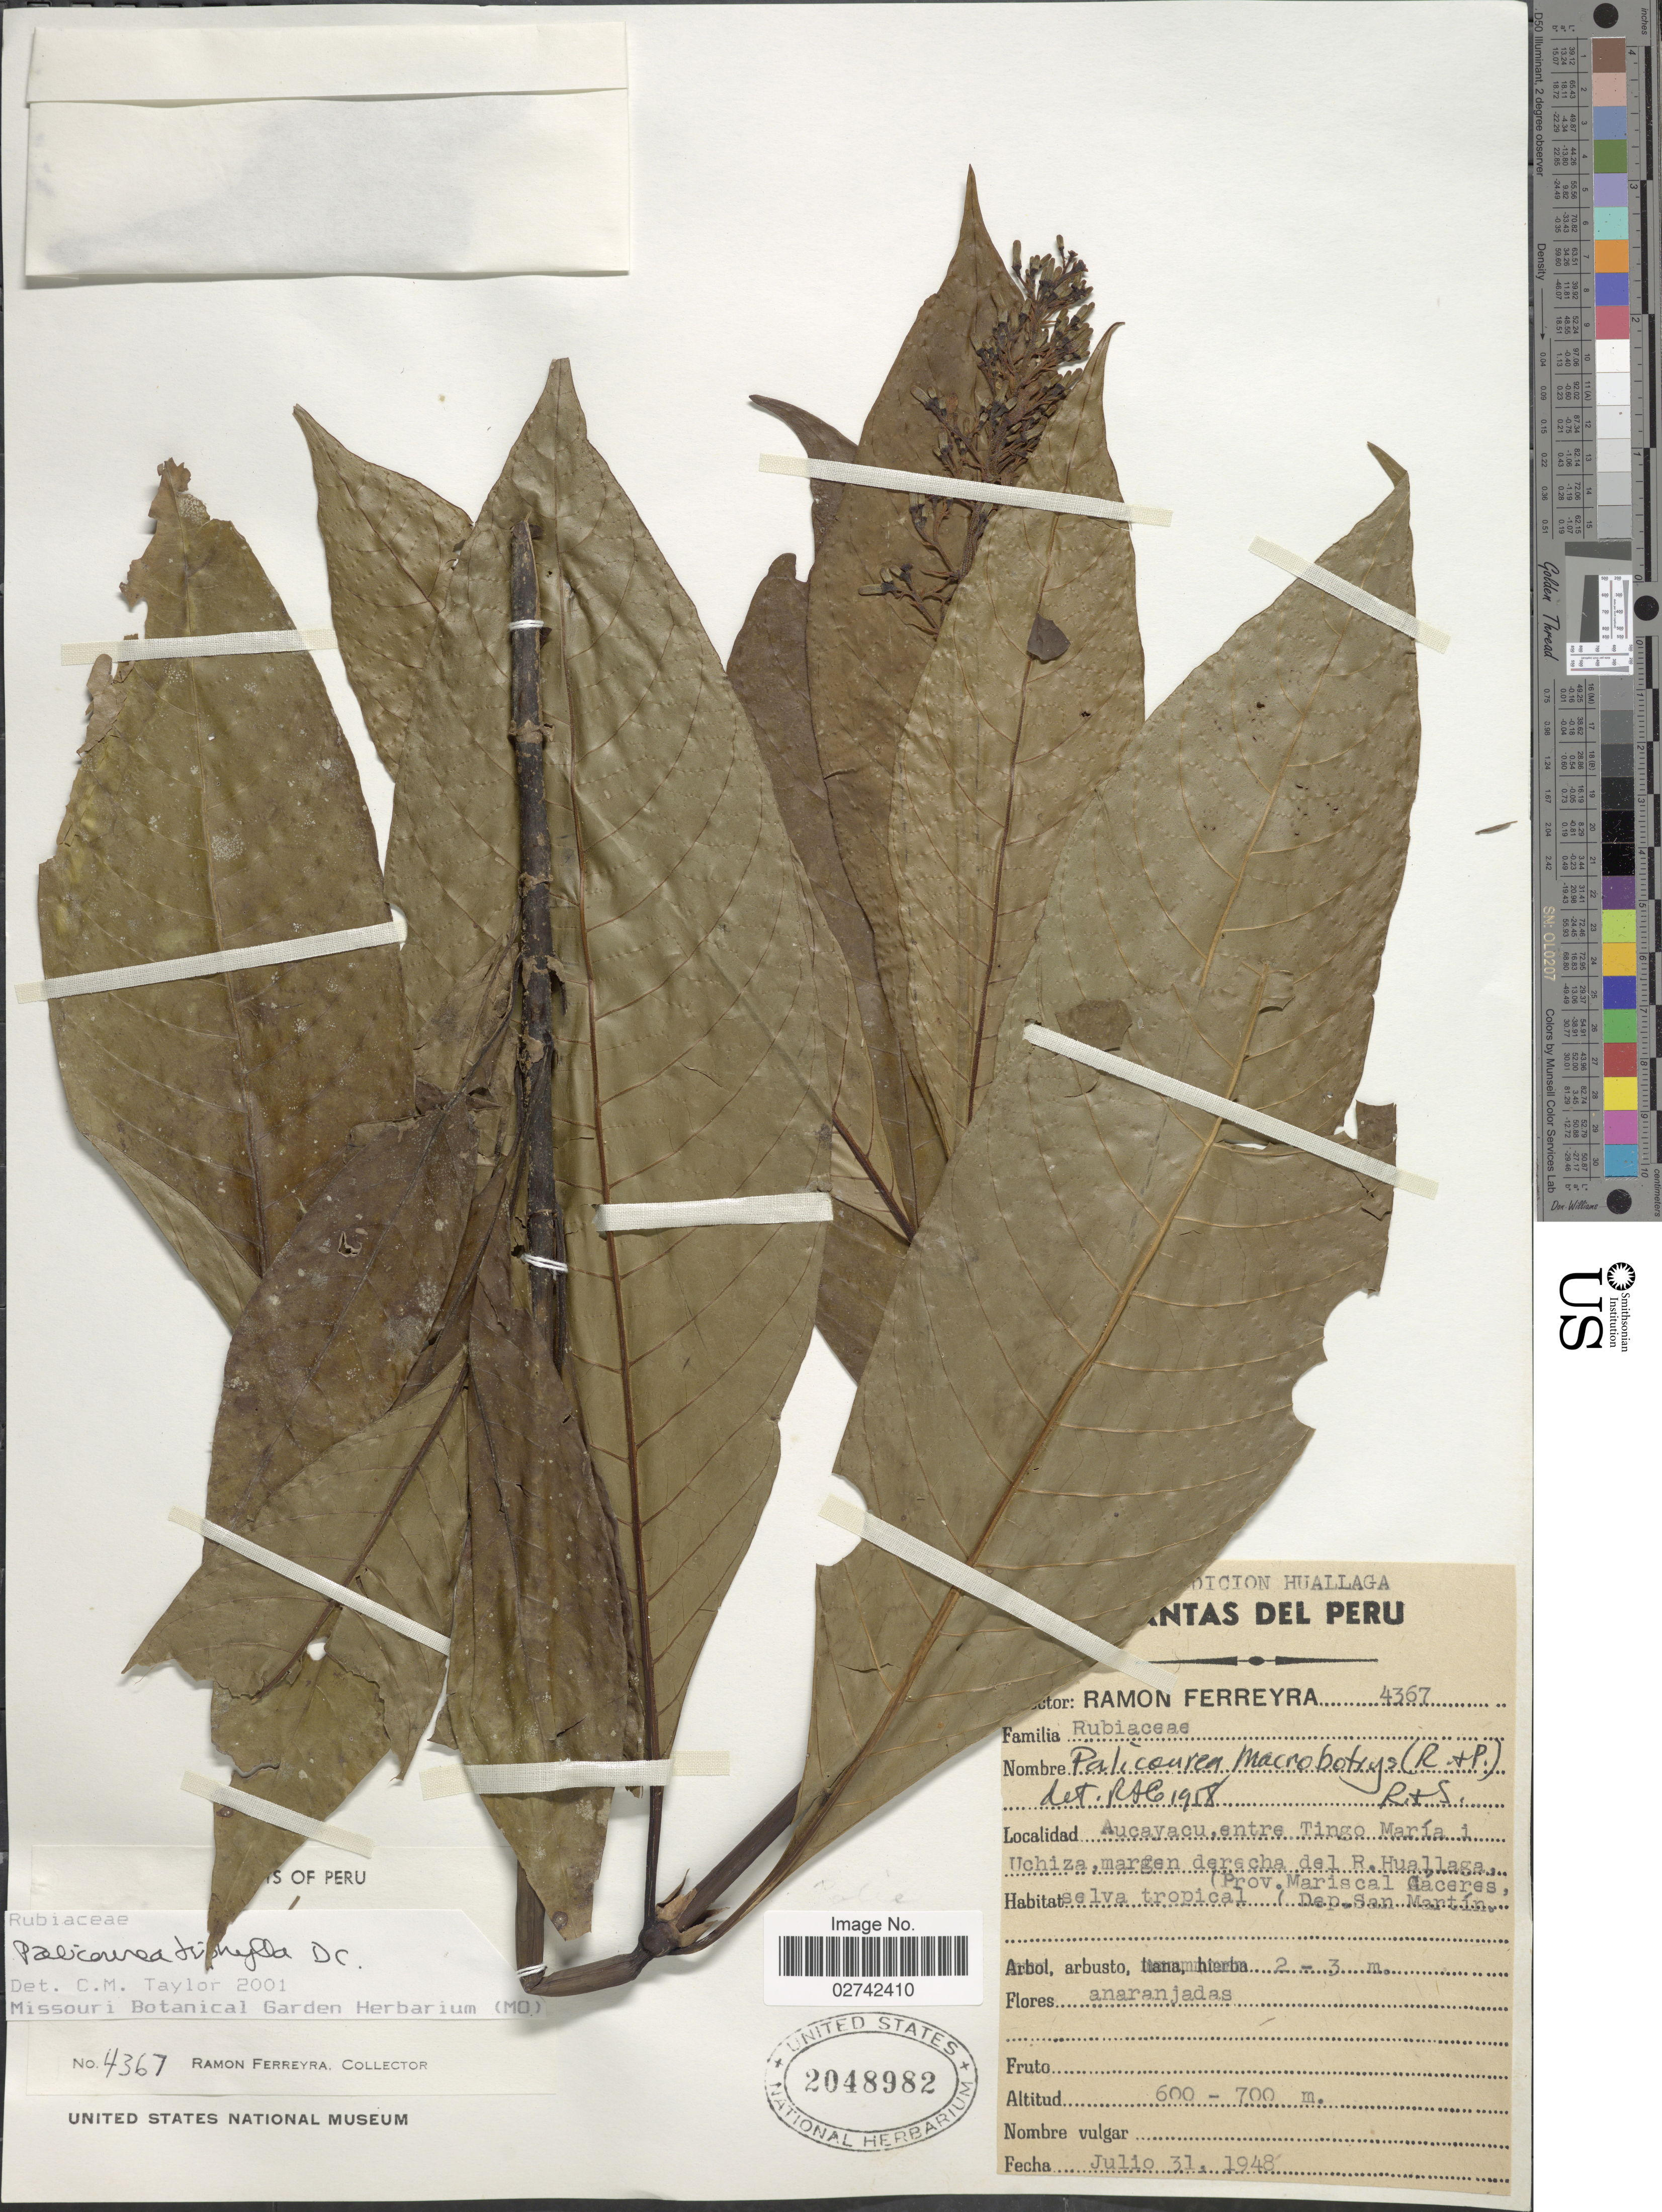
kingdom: Plantae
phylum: Tracheophyta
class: Magnoliopsida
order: Gentianales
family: Rubiaceae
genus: Palicourea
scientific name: Palicourea triphylla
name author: DC.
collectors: R. A. Ferreyra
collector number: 4367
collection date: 1948-07-31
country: Peru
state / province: San Martín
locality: Huallaga, Aycayacu, entre Tingo Maria i Uchiza, margen derecha del R. Huallaga (Prov. Mariscal Caceres).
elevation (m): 600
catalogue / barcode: US 2048982